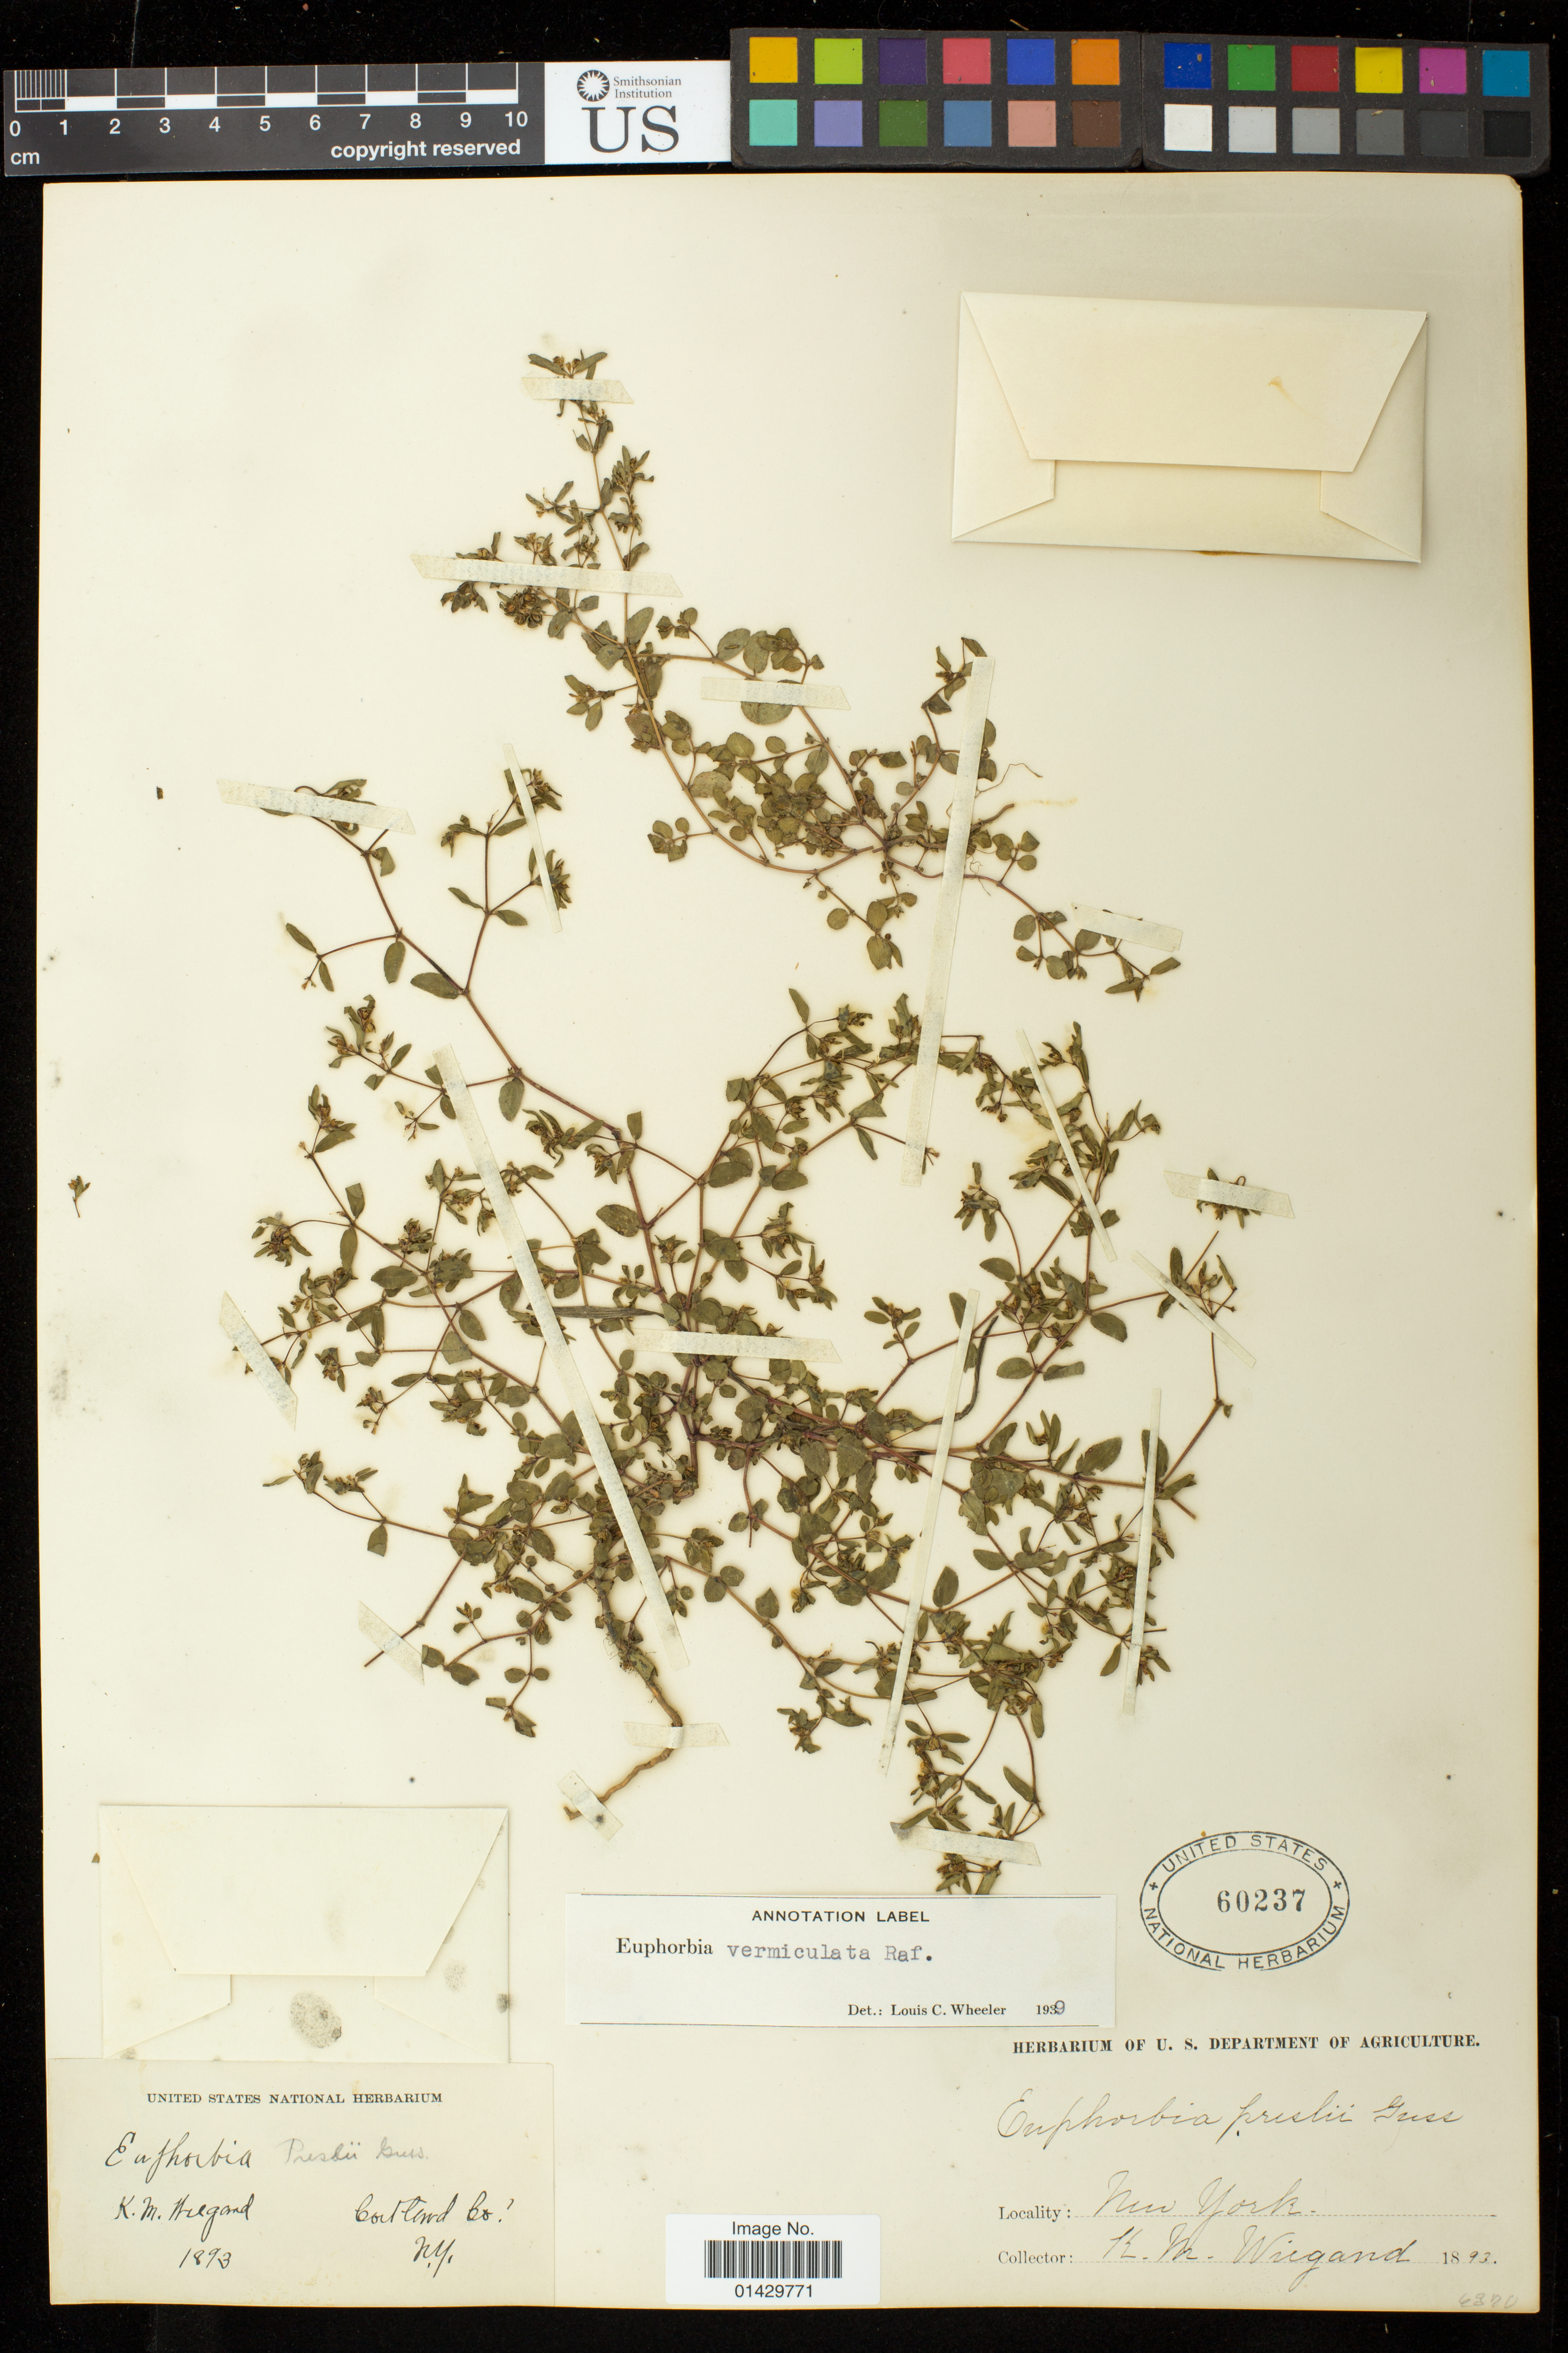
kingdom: Plantae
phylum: Tracheophyta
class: Magnoliopsida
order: Malpighiales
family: Euphorbiaceae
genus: Euphorbia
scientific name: Euphorbia vermiculata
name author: Raf.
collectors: K. M. Wiegand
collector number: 6870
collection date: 1893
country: United States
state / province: New York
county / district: Cortland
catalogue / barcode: US 60237